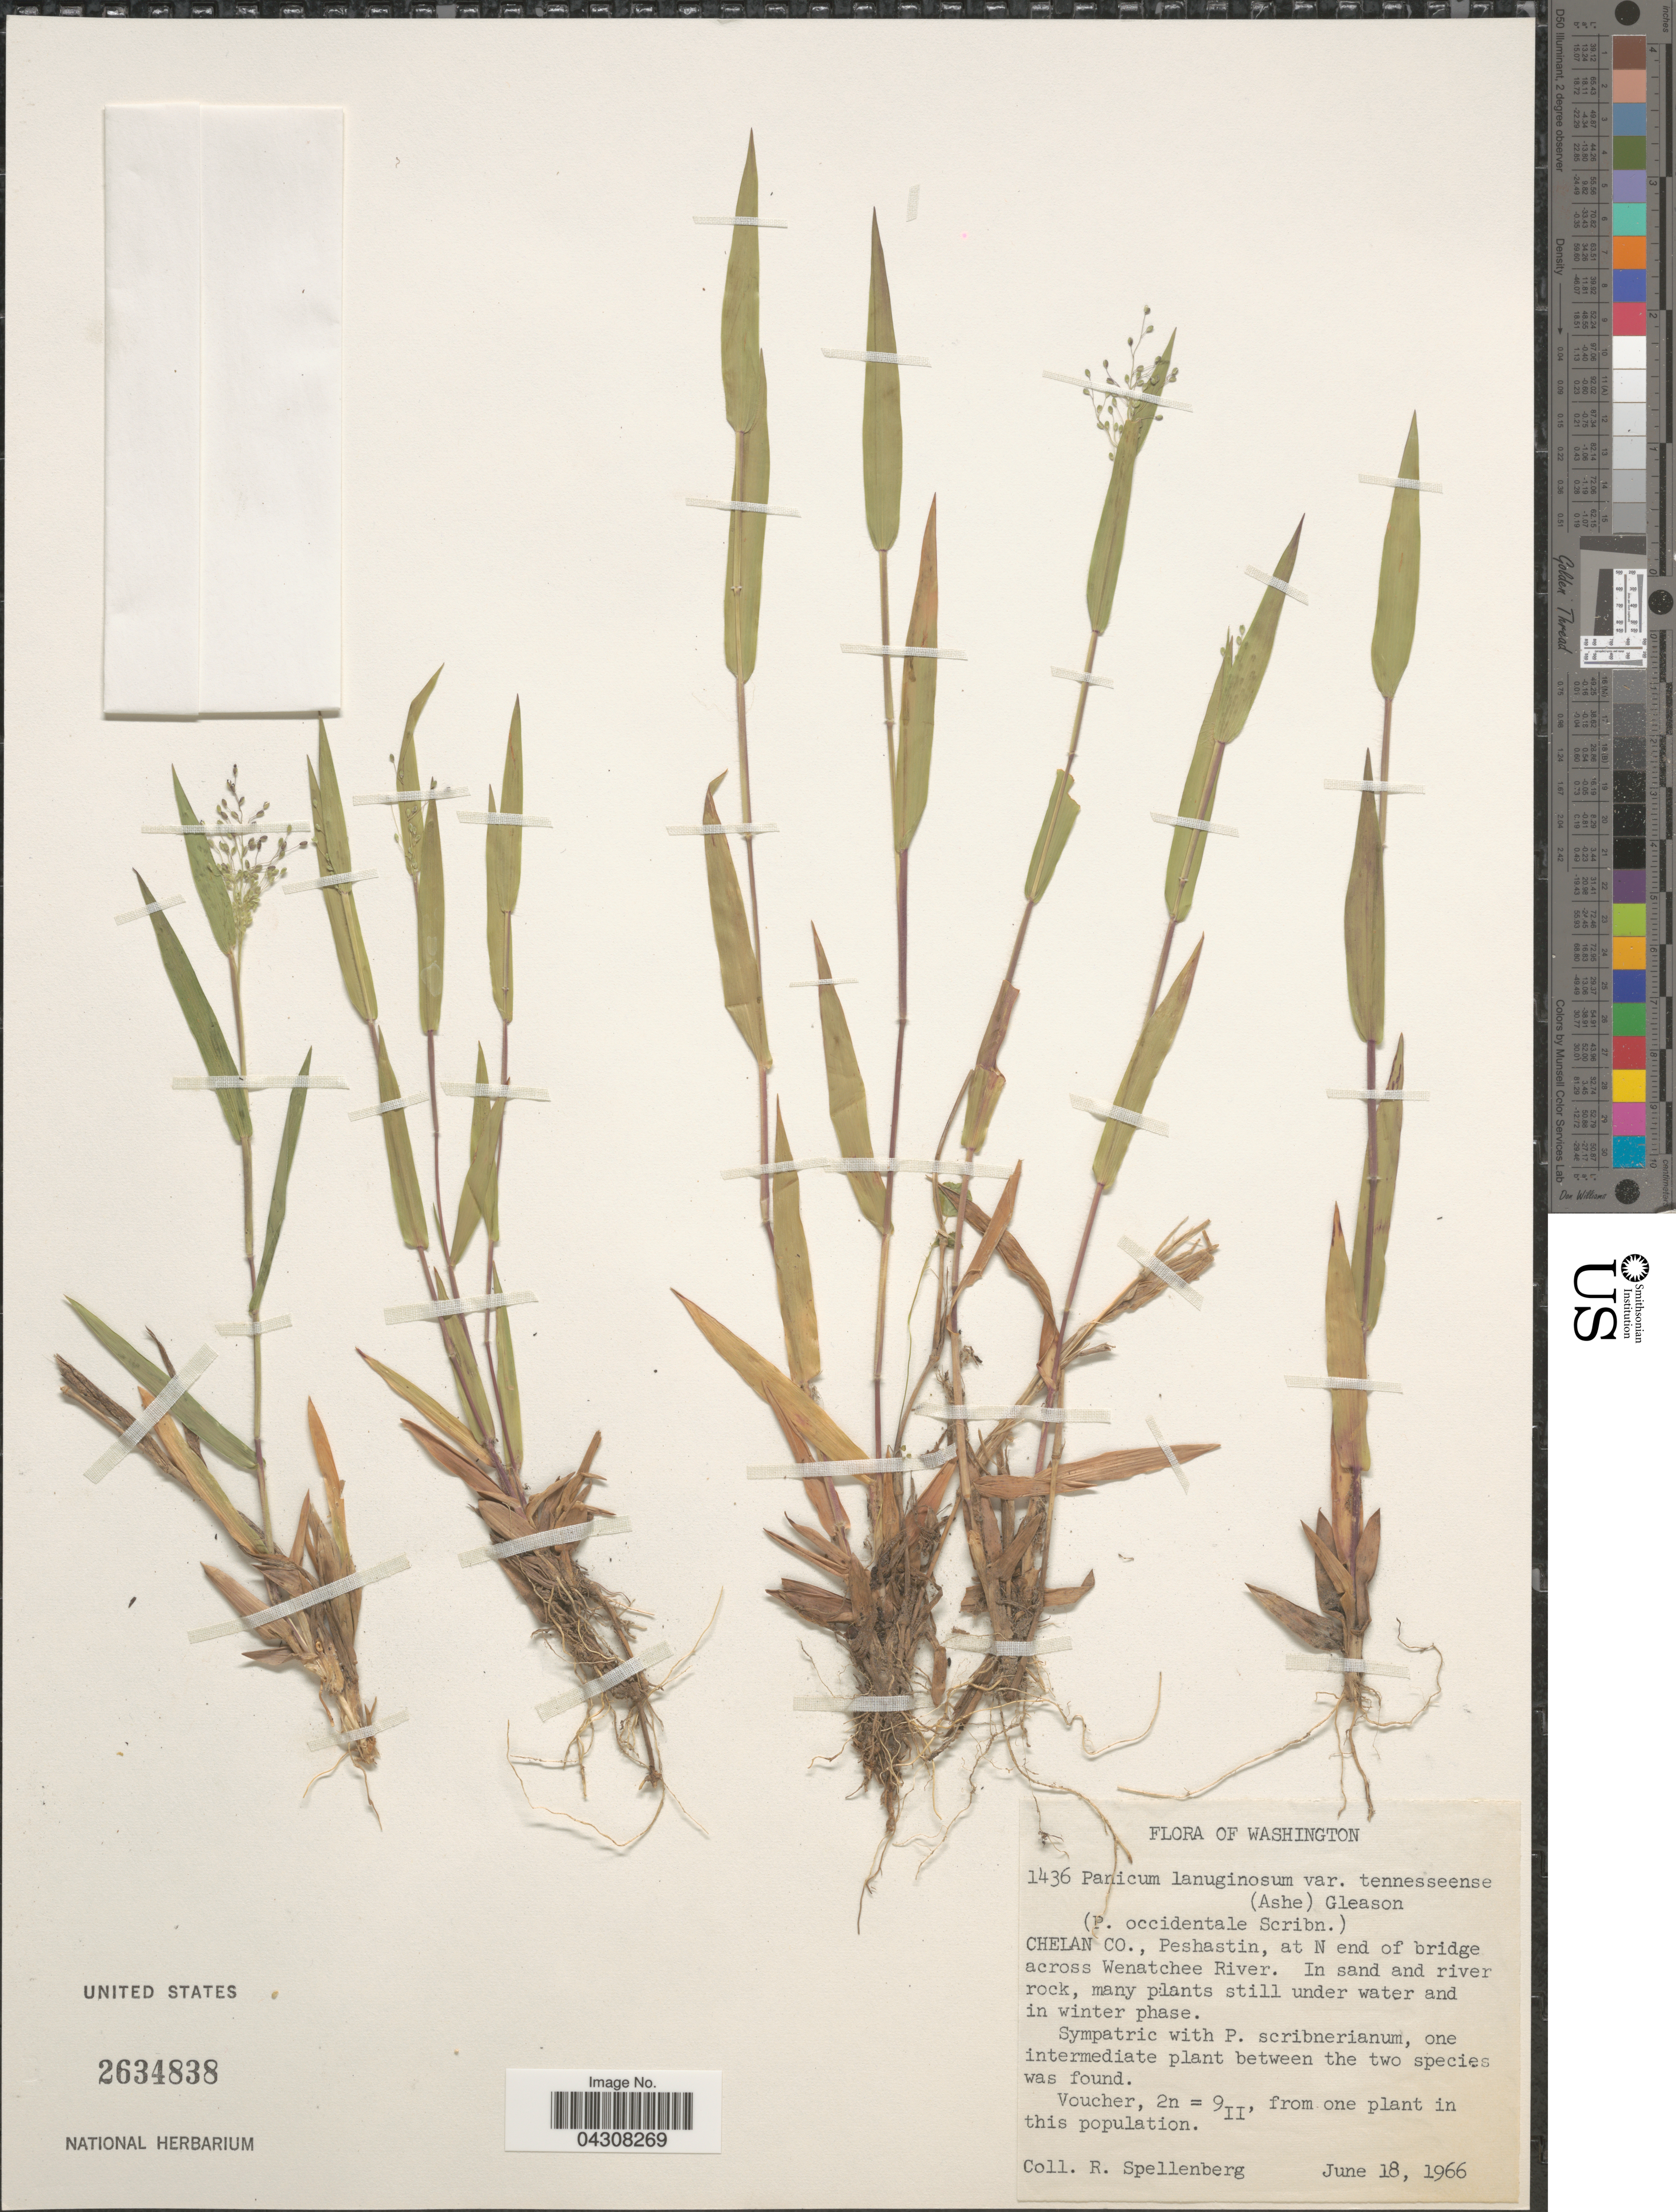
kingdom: Plantae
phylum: Tracheophyta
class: Liliopsida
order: Poales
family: Poaceae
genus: Dichanthelium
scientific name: Dichanthelium acuminatum var. acuminatum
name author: (Sw.) Gould & C.A. Clark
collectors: R. Spellenberg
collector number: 1436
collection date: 1966-06-18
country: United States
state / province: Washington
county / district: Chelan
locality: Chelan Co., Peshastin, at N end of bridge across Wenatchee River. In sand and river rock, many plants still under water and in winter phase.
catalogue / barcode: US 2634838